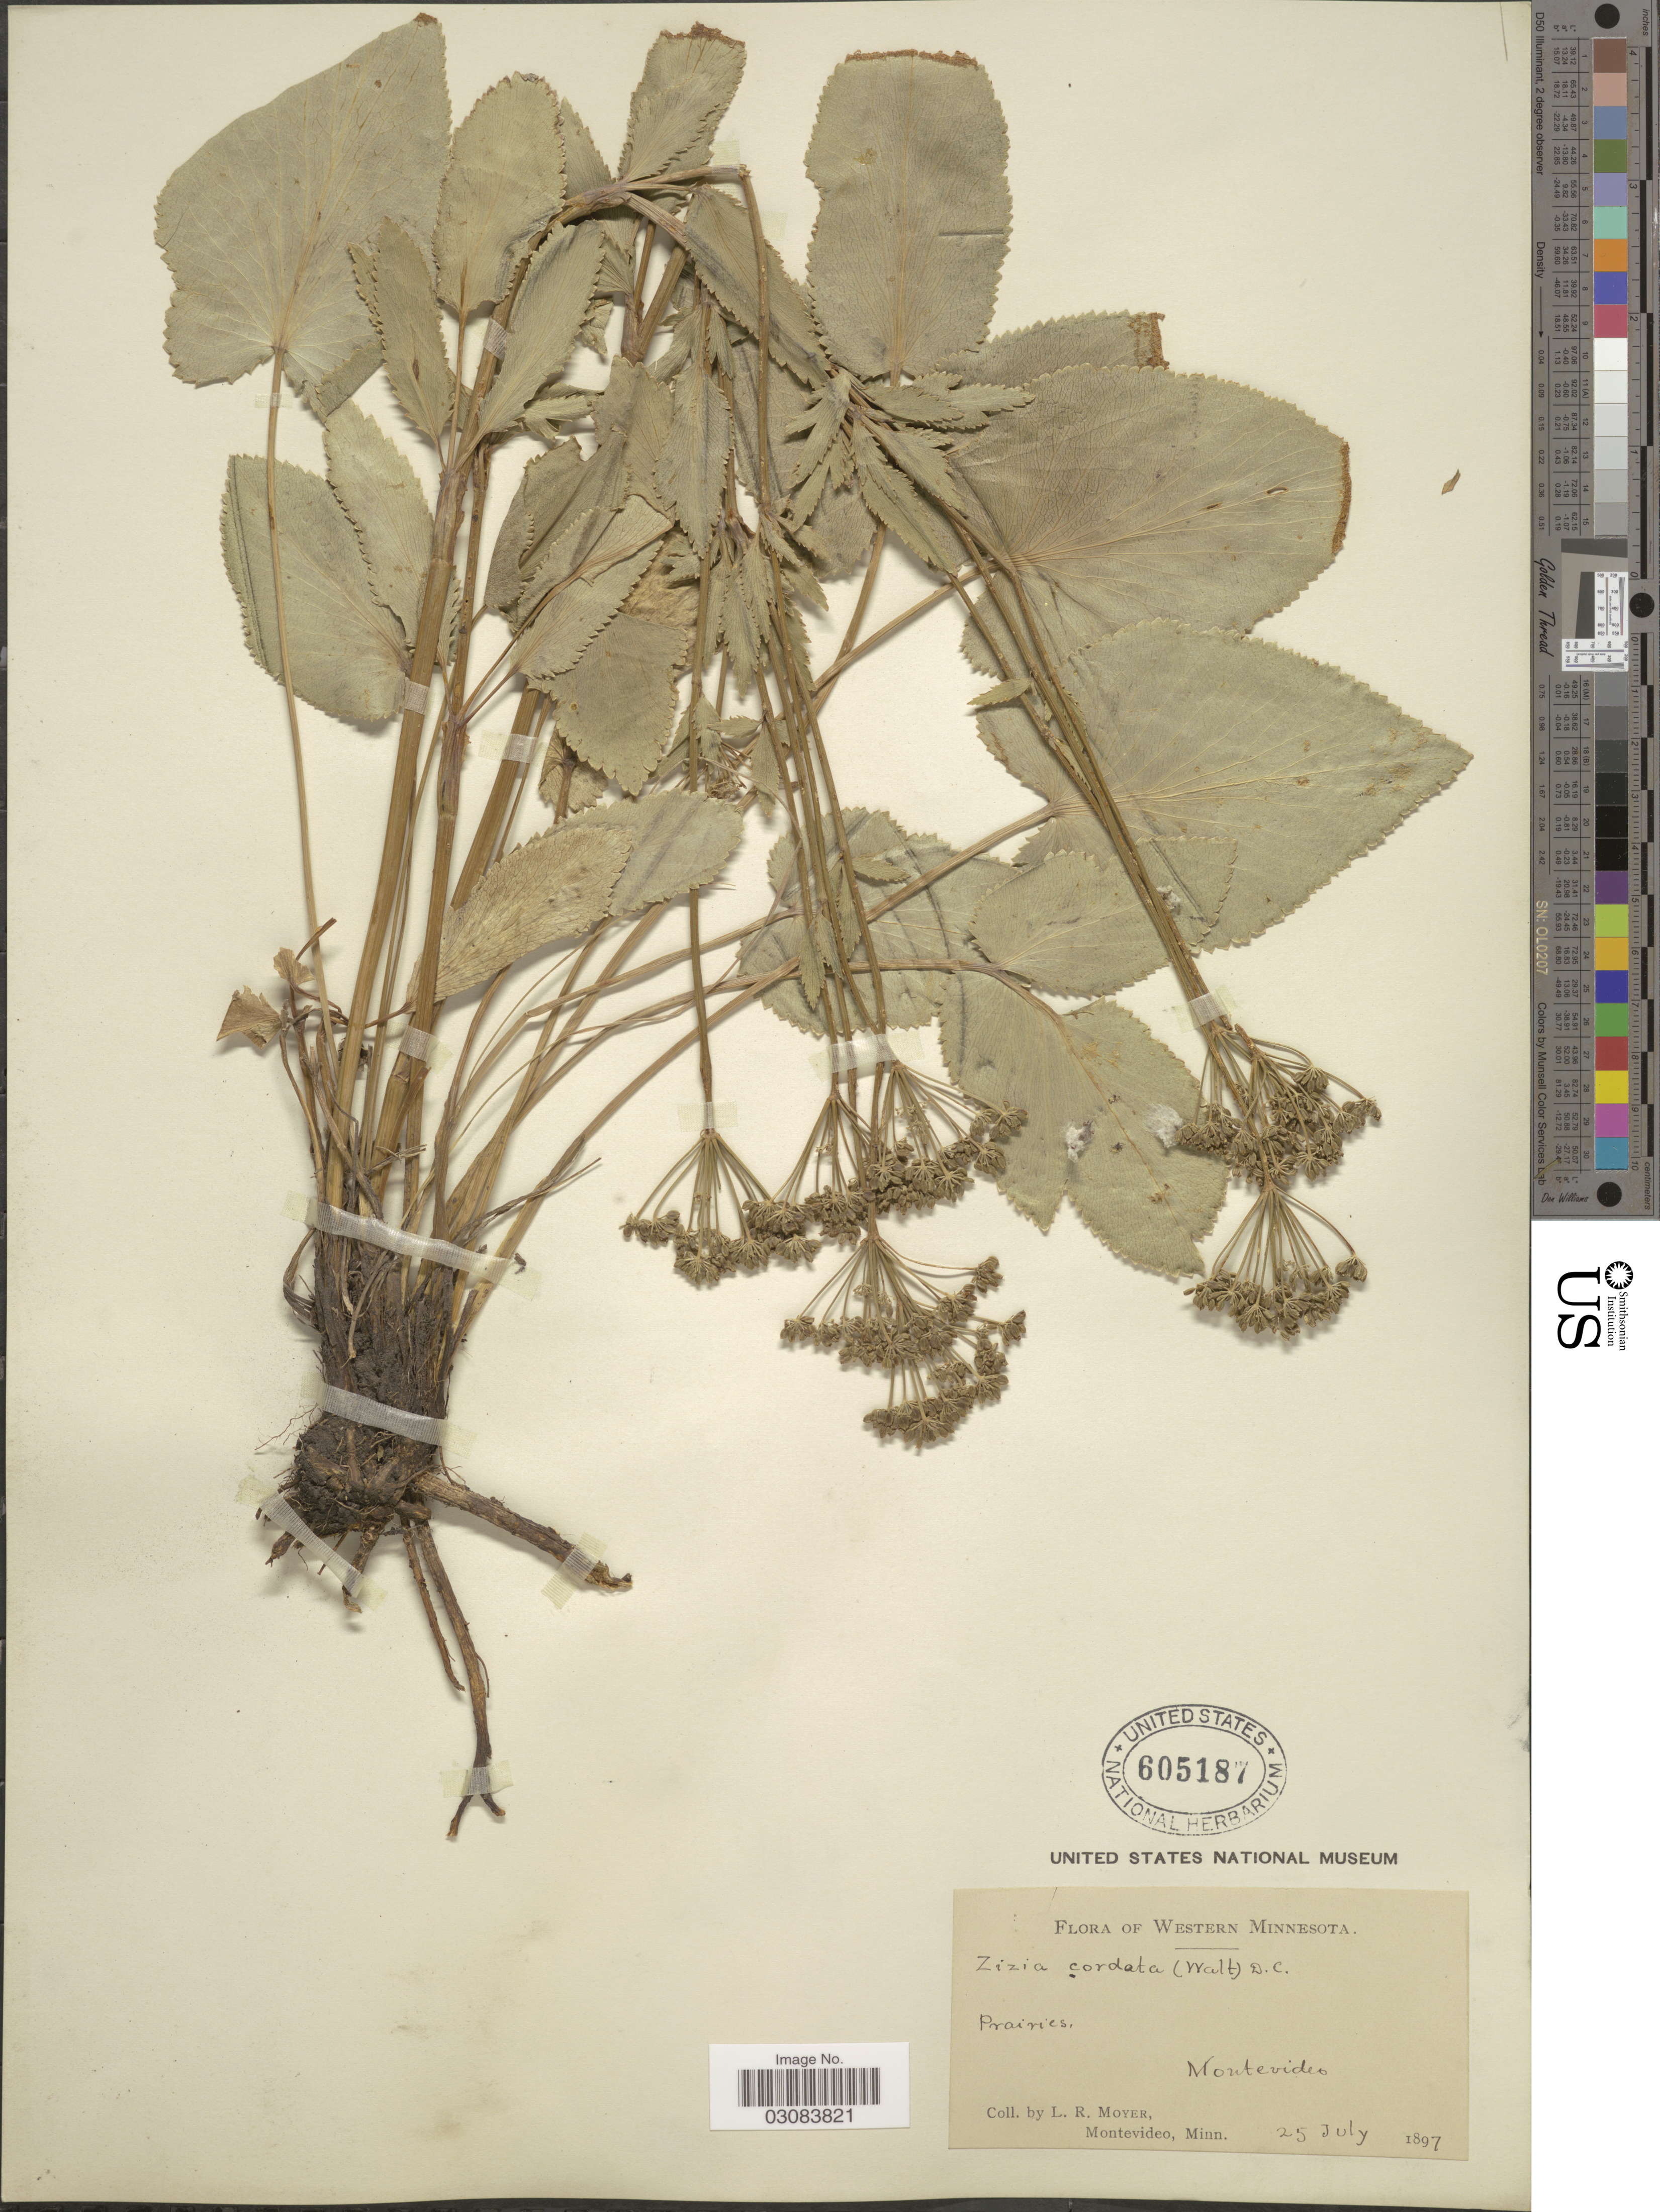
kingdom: Plantae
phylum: Tracheophyta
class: Magnoliopsida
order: Apiales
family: Apiaceae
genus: Zizia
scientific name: Zizia aptera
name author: (A. Gray) Fernald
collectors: L. Moyer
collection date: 1897-07-25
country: United States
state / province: Minnesota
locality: Western Minnesota. Prairies, Montevideo.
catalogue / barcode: US 605187